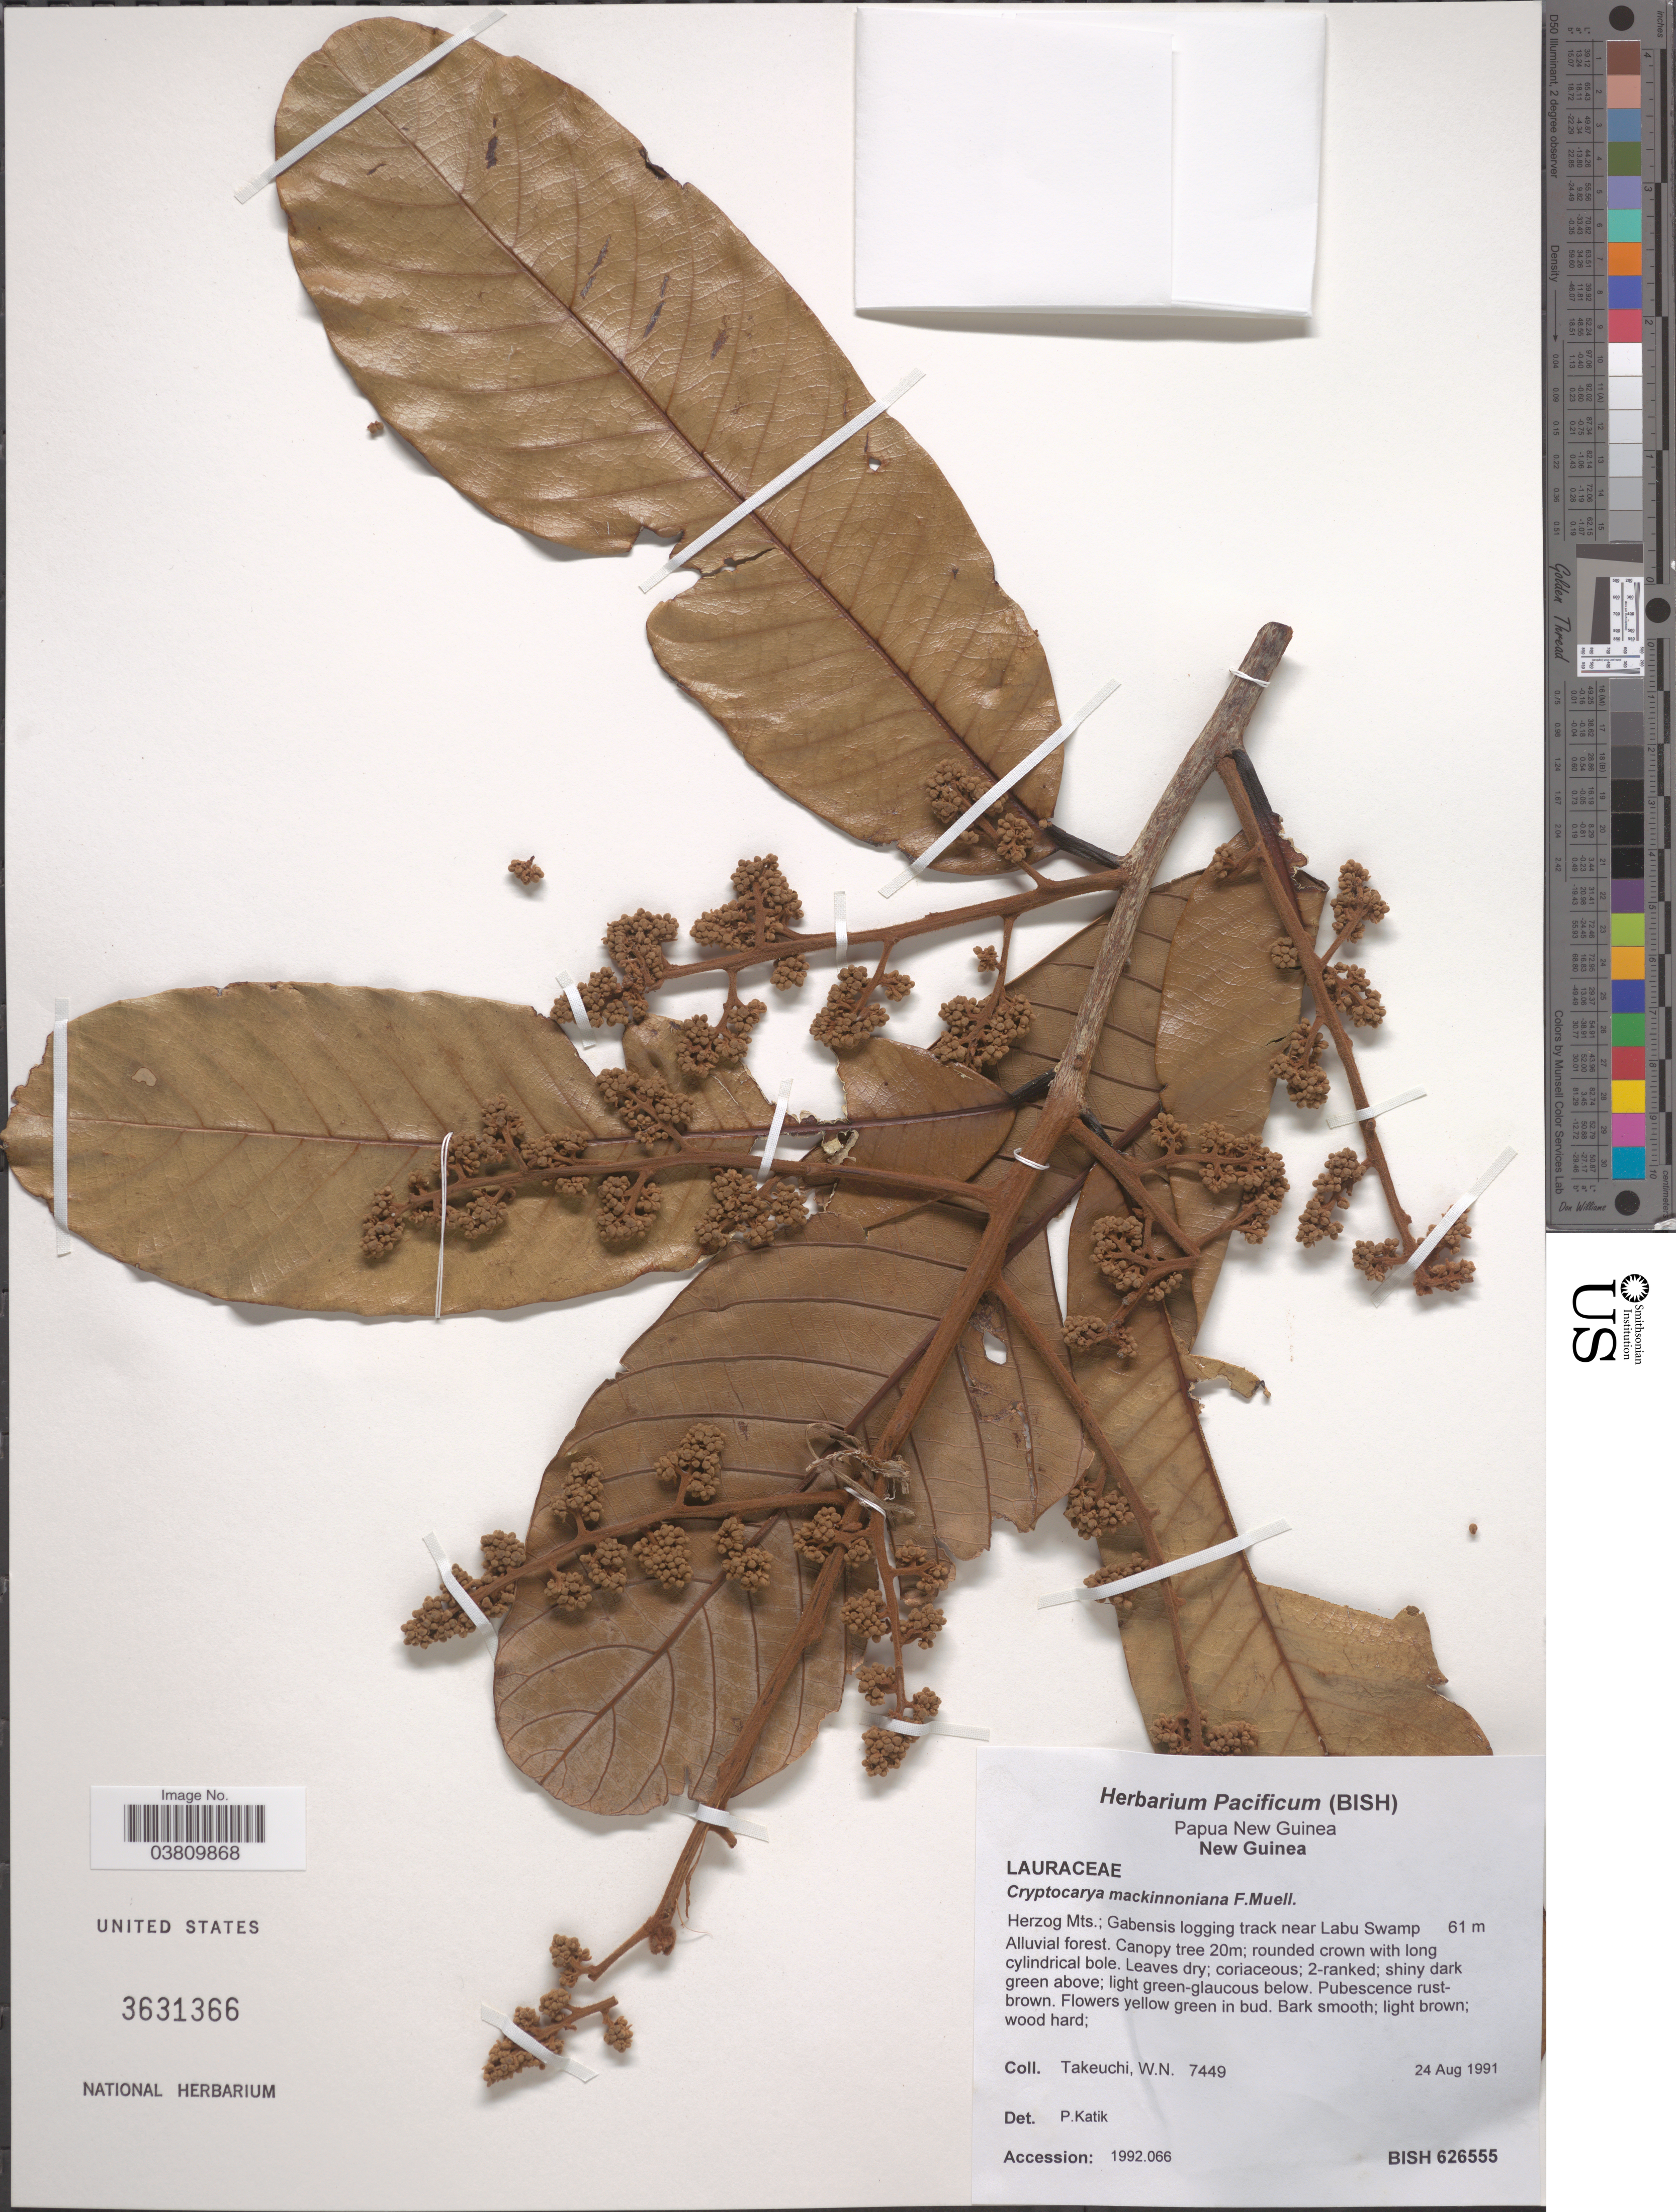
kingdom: Plantae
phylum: Tracheophyta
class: Magnoliopsida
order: Laurales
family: Lauraceae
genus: Cryptocarya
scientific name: Cryptocarya mackinnoniana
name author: F. Muell.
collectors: W. Takeuchi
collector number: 7449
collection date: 1991-02-24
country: Papua New Guinea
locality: New Guinea. Herzog Mts.; Gabensis logging track near Labu Swamp Alluvial forest.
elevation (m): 61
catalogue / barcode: US 3631366